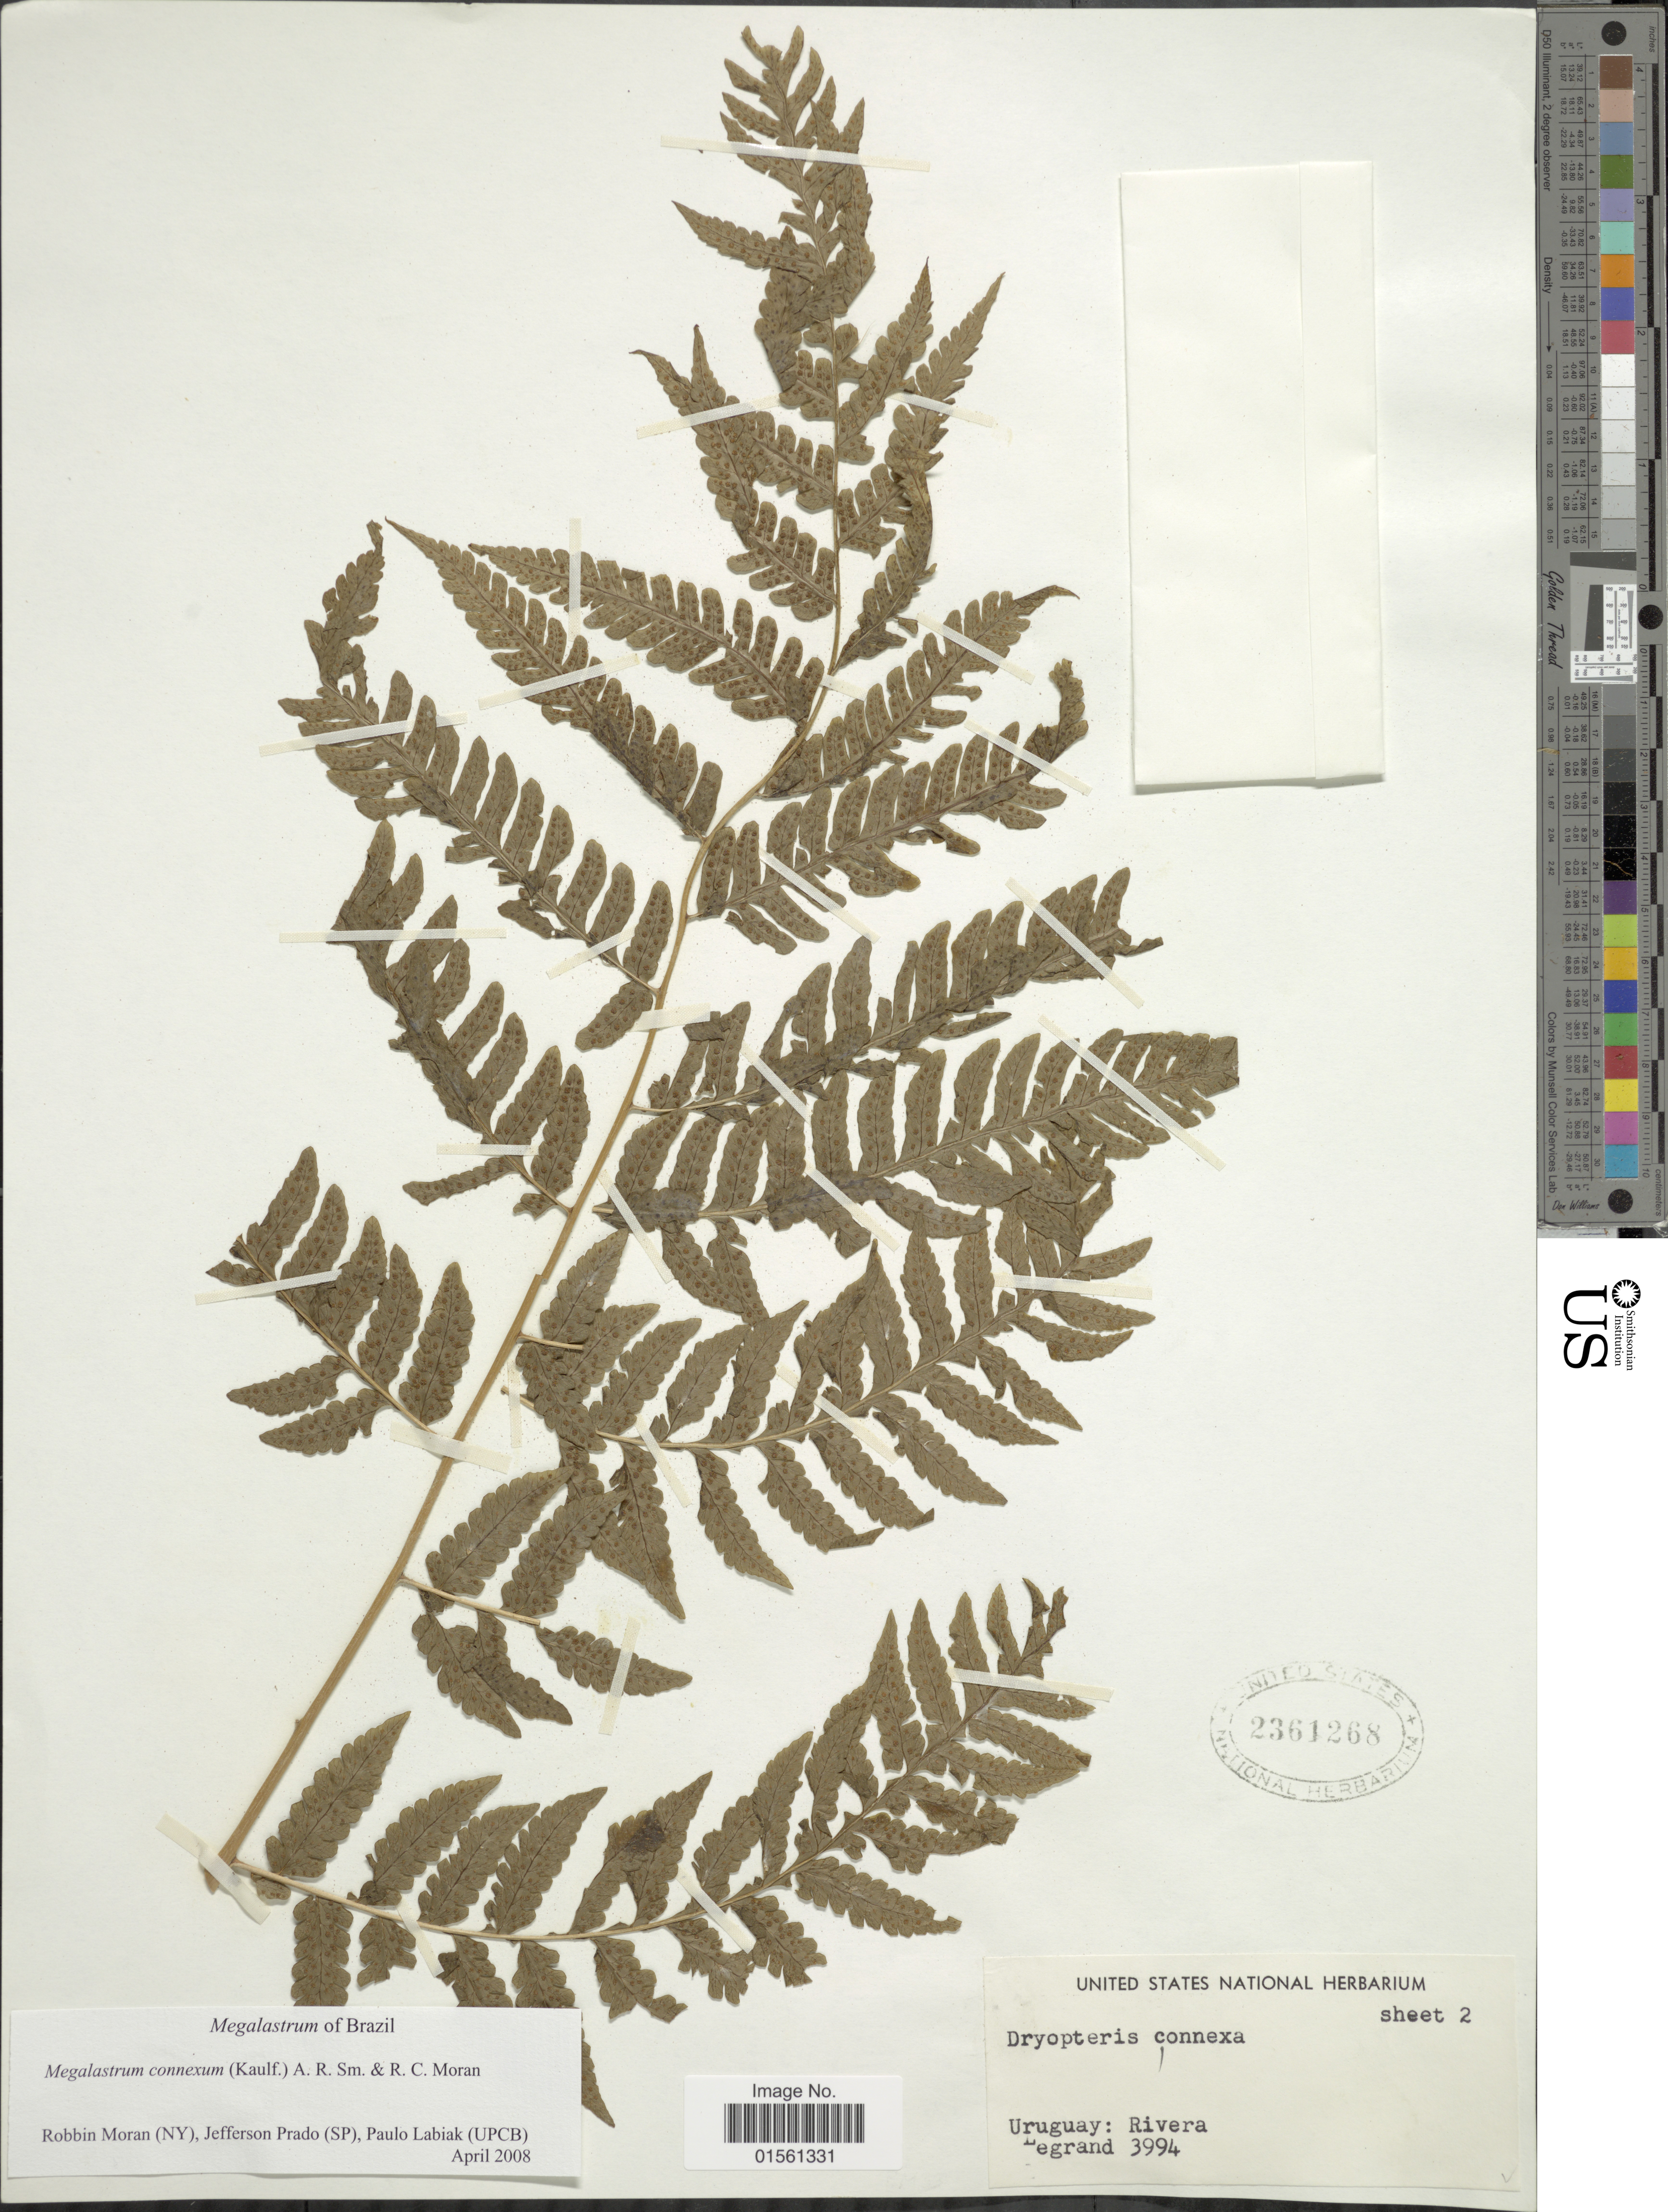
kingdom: Plantae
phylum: Tracheophyta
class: Polypodiopsida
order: Polypodiales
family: Dryopteridaceae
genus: Megalastrum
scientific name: Megalastrum connexum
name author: (Kaulf.) A.R. Sm. & R.C. Moran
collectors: Legrand, --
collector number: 3994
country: Uruguay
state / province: Rivera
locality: Uruguay: Rivera.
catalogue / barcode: US 2361268